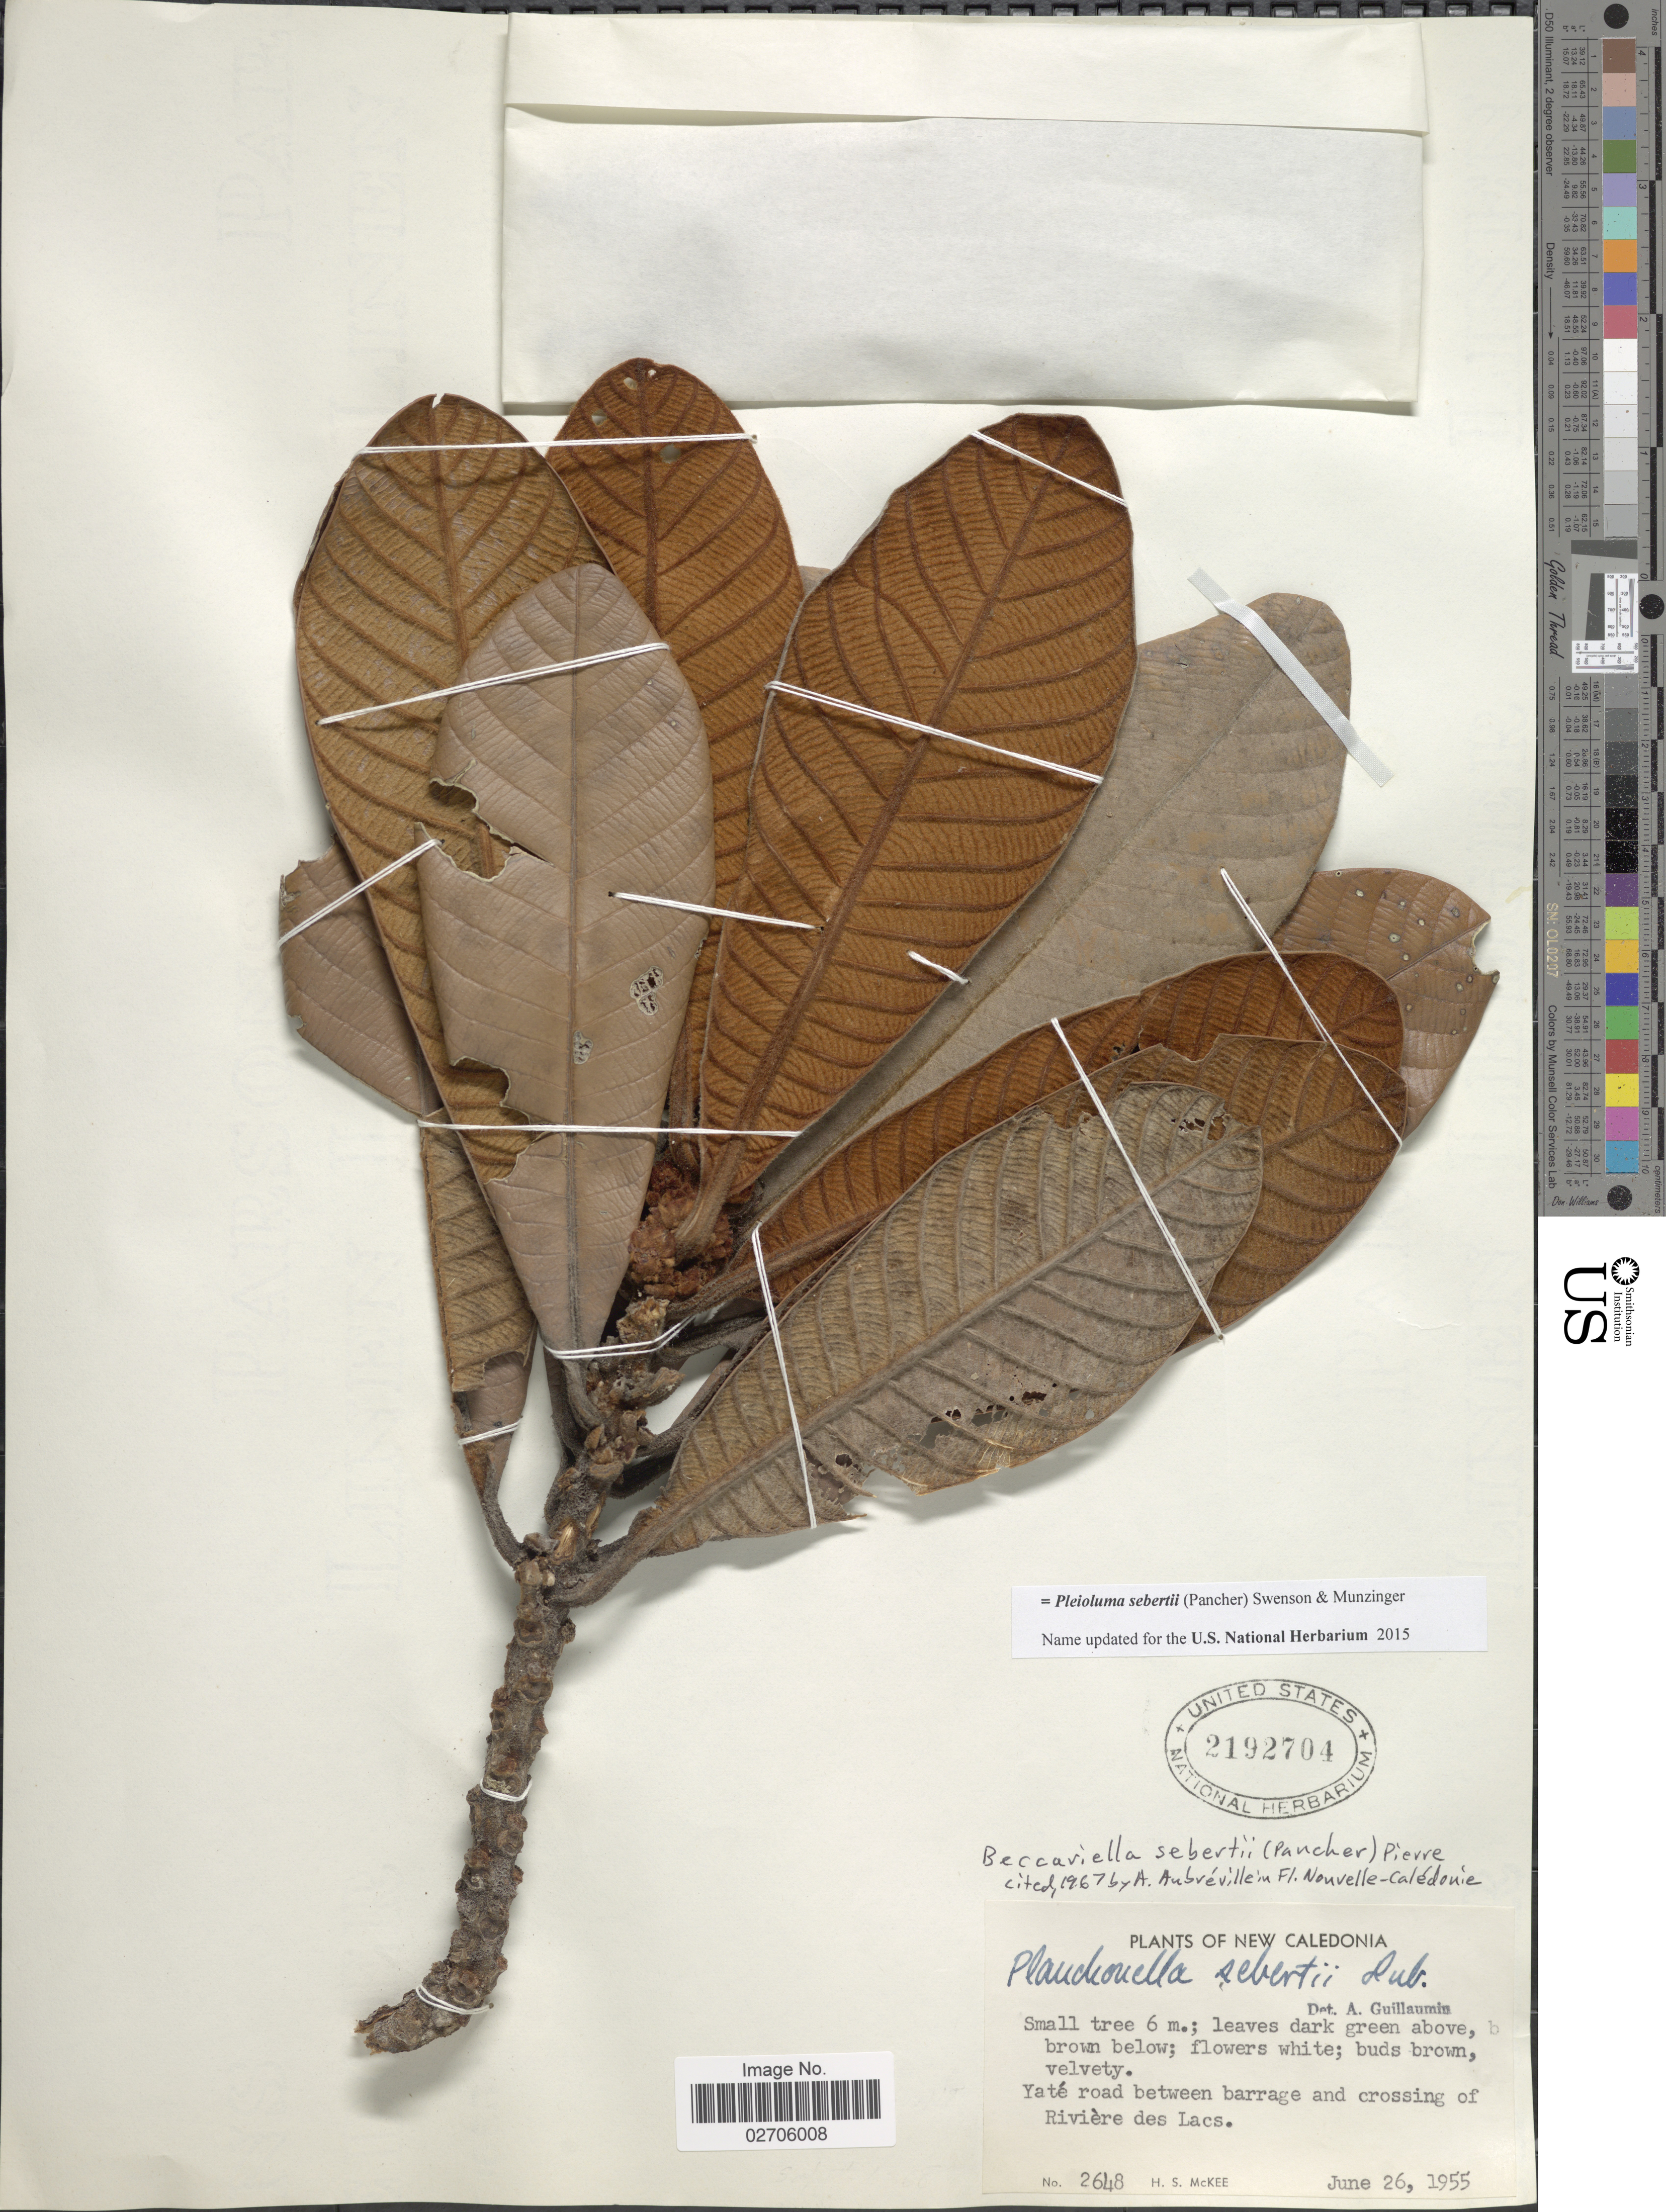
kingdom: Plantae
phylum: Tracheophyta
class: Magnoliopsida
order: Ericales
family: Sapotaceae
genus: Pleioluma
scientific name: Pleioluma sebertii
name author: (Pancher) Swenson & Munzinger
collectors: H. S. McKee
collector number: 2648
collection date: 1955-06-26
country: New Caledonia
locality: Yaté road between barrage and crossing of Rivière des Lacs.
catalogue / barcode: US 2192704